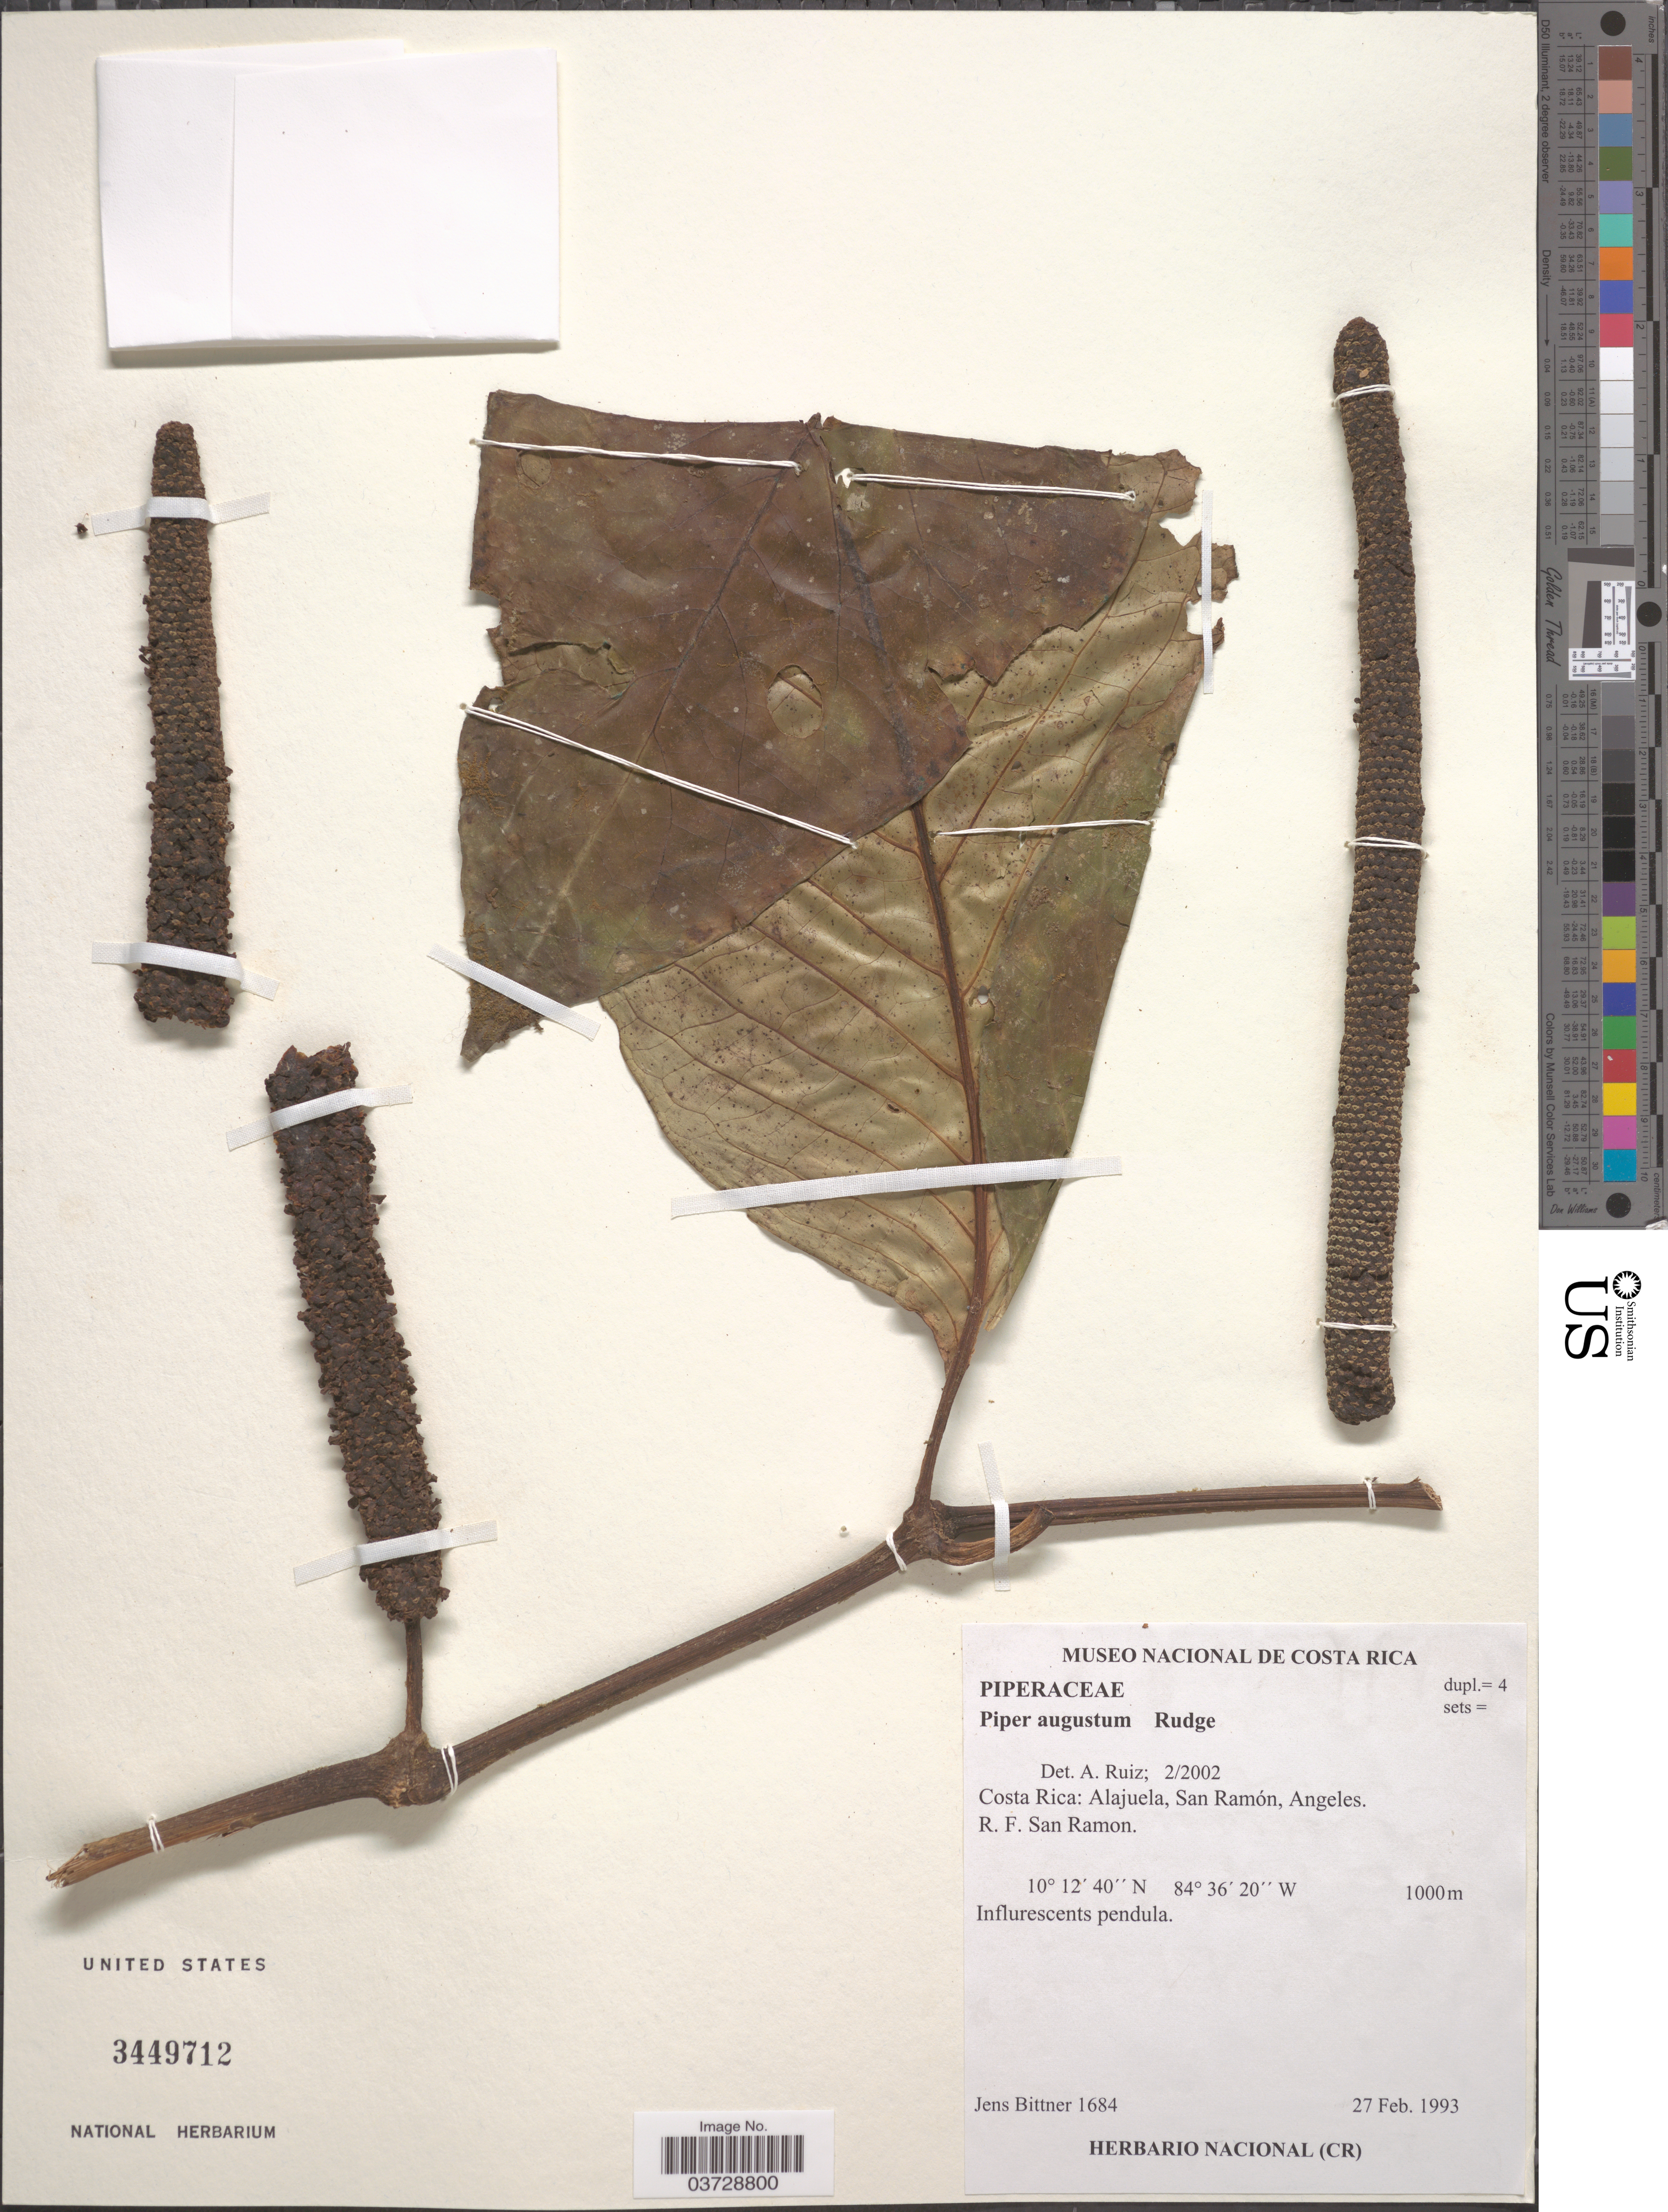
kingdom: Plantae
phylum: Tracheophyta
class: Magnoliopsida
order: Piperales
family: Piperaceae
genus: Piper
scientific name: Piper augustum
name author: Rudge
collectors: J. Bittner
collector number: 1684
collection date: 1993-02-27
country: Costa Rica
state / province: Alajuela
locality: San Ramón, Angeles. R. F. San Ramon.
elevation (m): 1000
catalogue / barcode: US 3449712